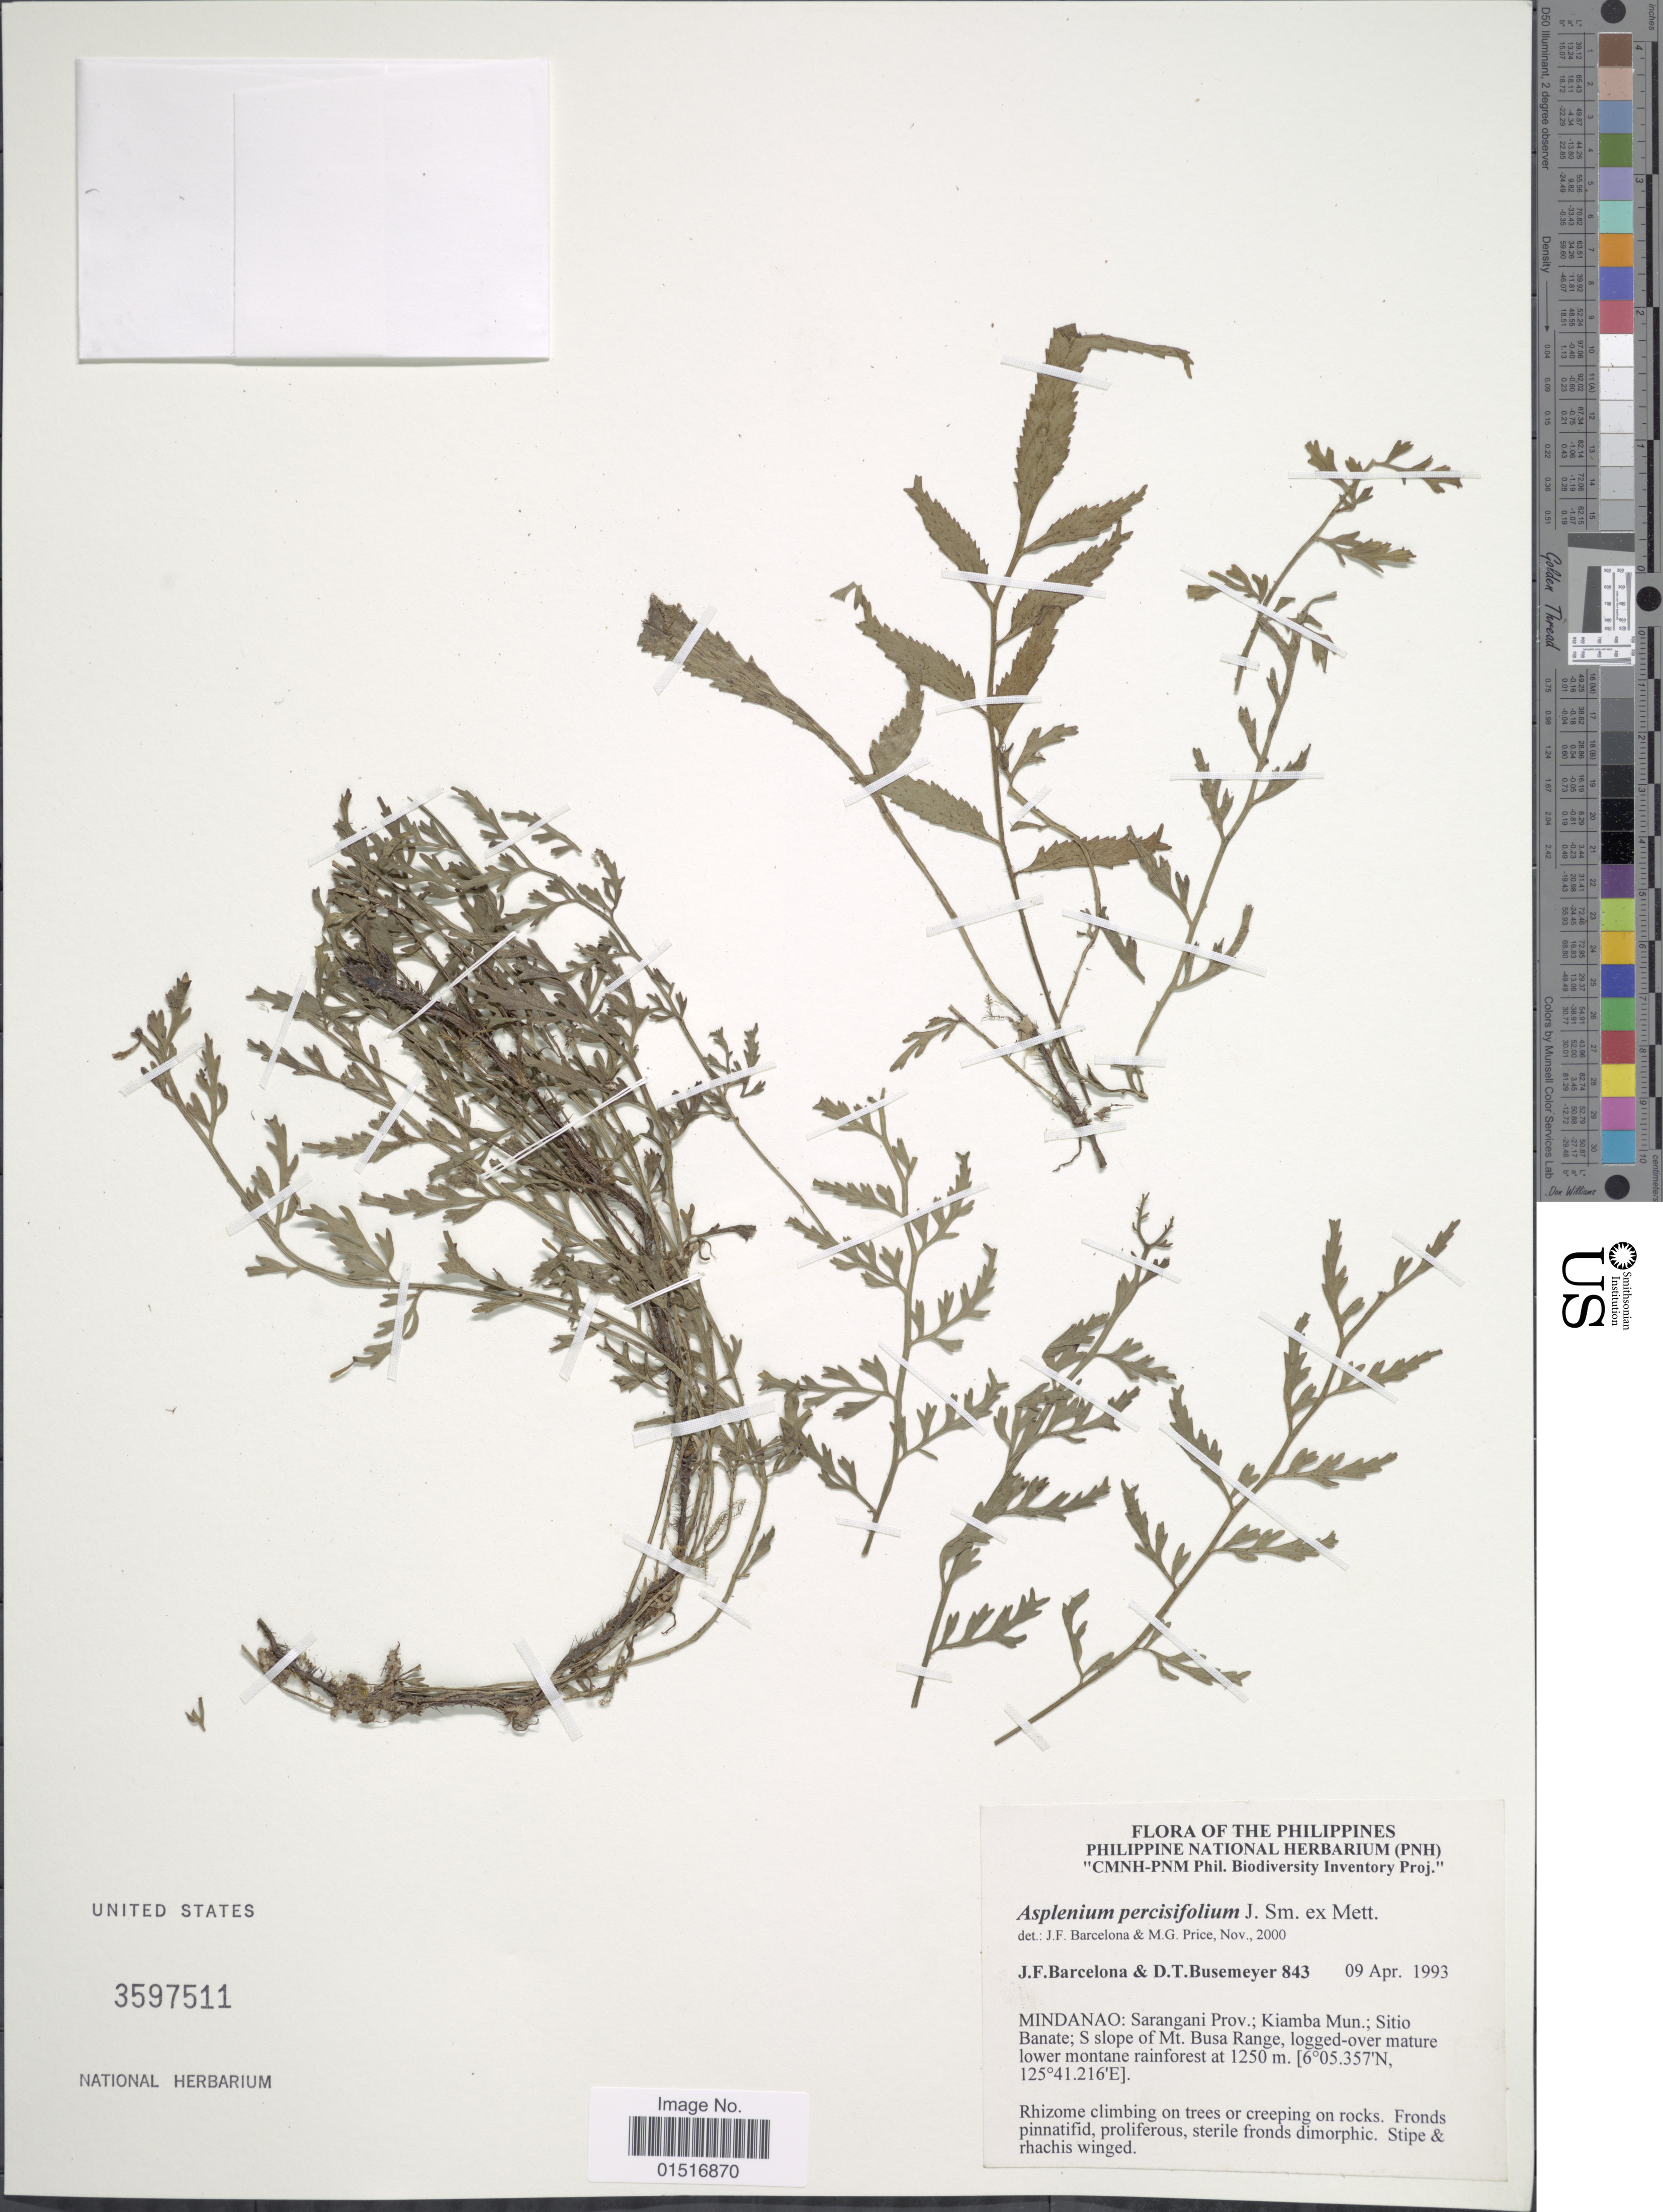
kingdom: Plantae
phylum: Tracheophyta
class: Polypodiopsida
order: Polypodiales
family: Aspleniaceae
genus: Asplenium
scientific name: Asplenium persicifolium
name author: J. Sm. ex Mett.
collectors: J. F. Barcelona & D. Busemeyer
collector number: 843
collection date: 1993-04-09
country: Philippines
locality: Mindanao: Sarangani Prov.; Kiamba Mun.; Sitio Banate; S slope of Mt. Busa Range, logged-over mature lower montane rainforest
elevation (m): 1250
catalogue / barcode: US 3597511